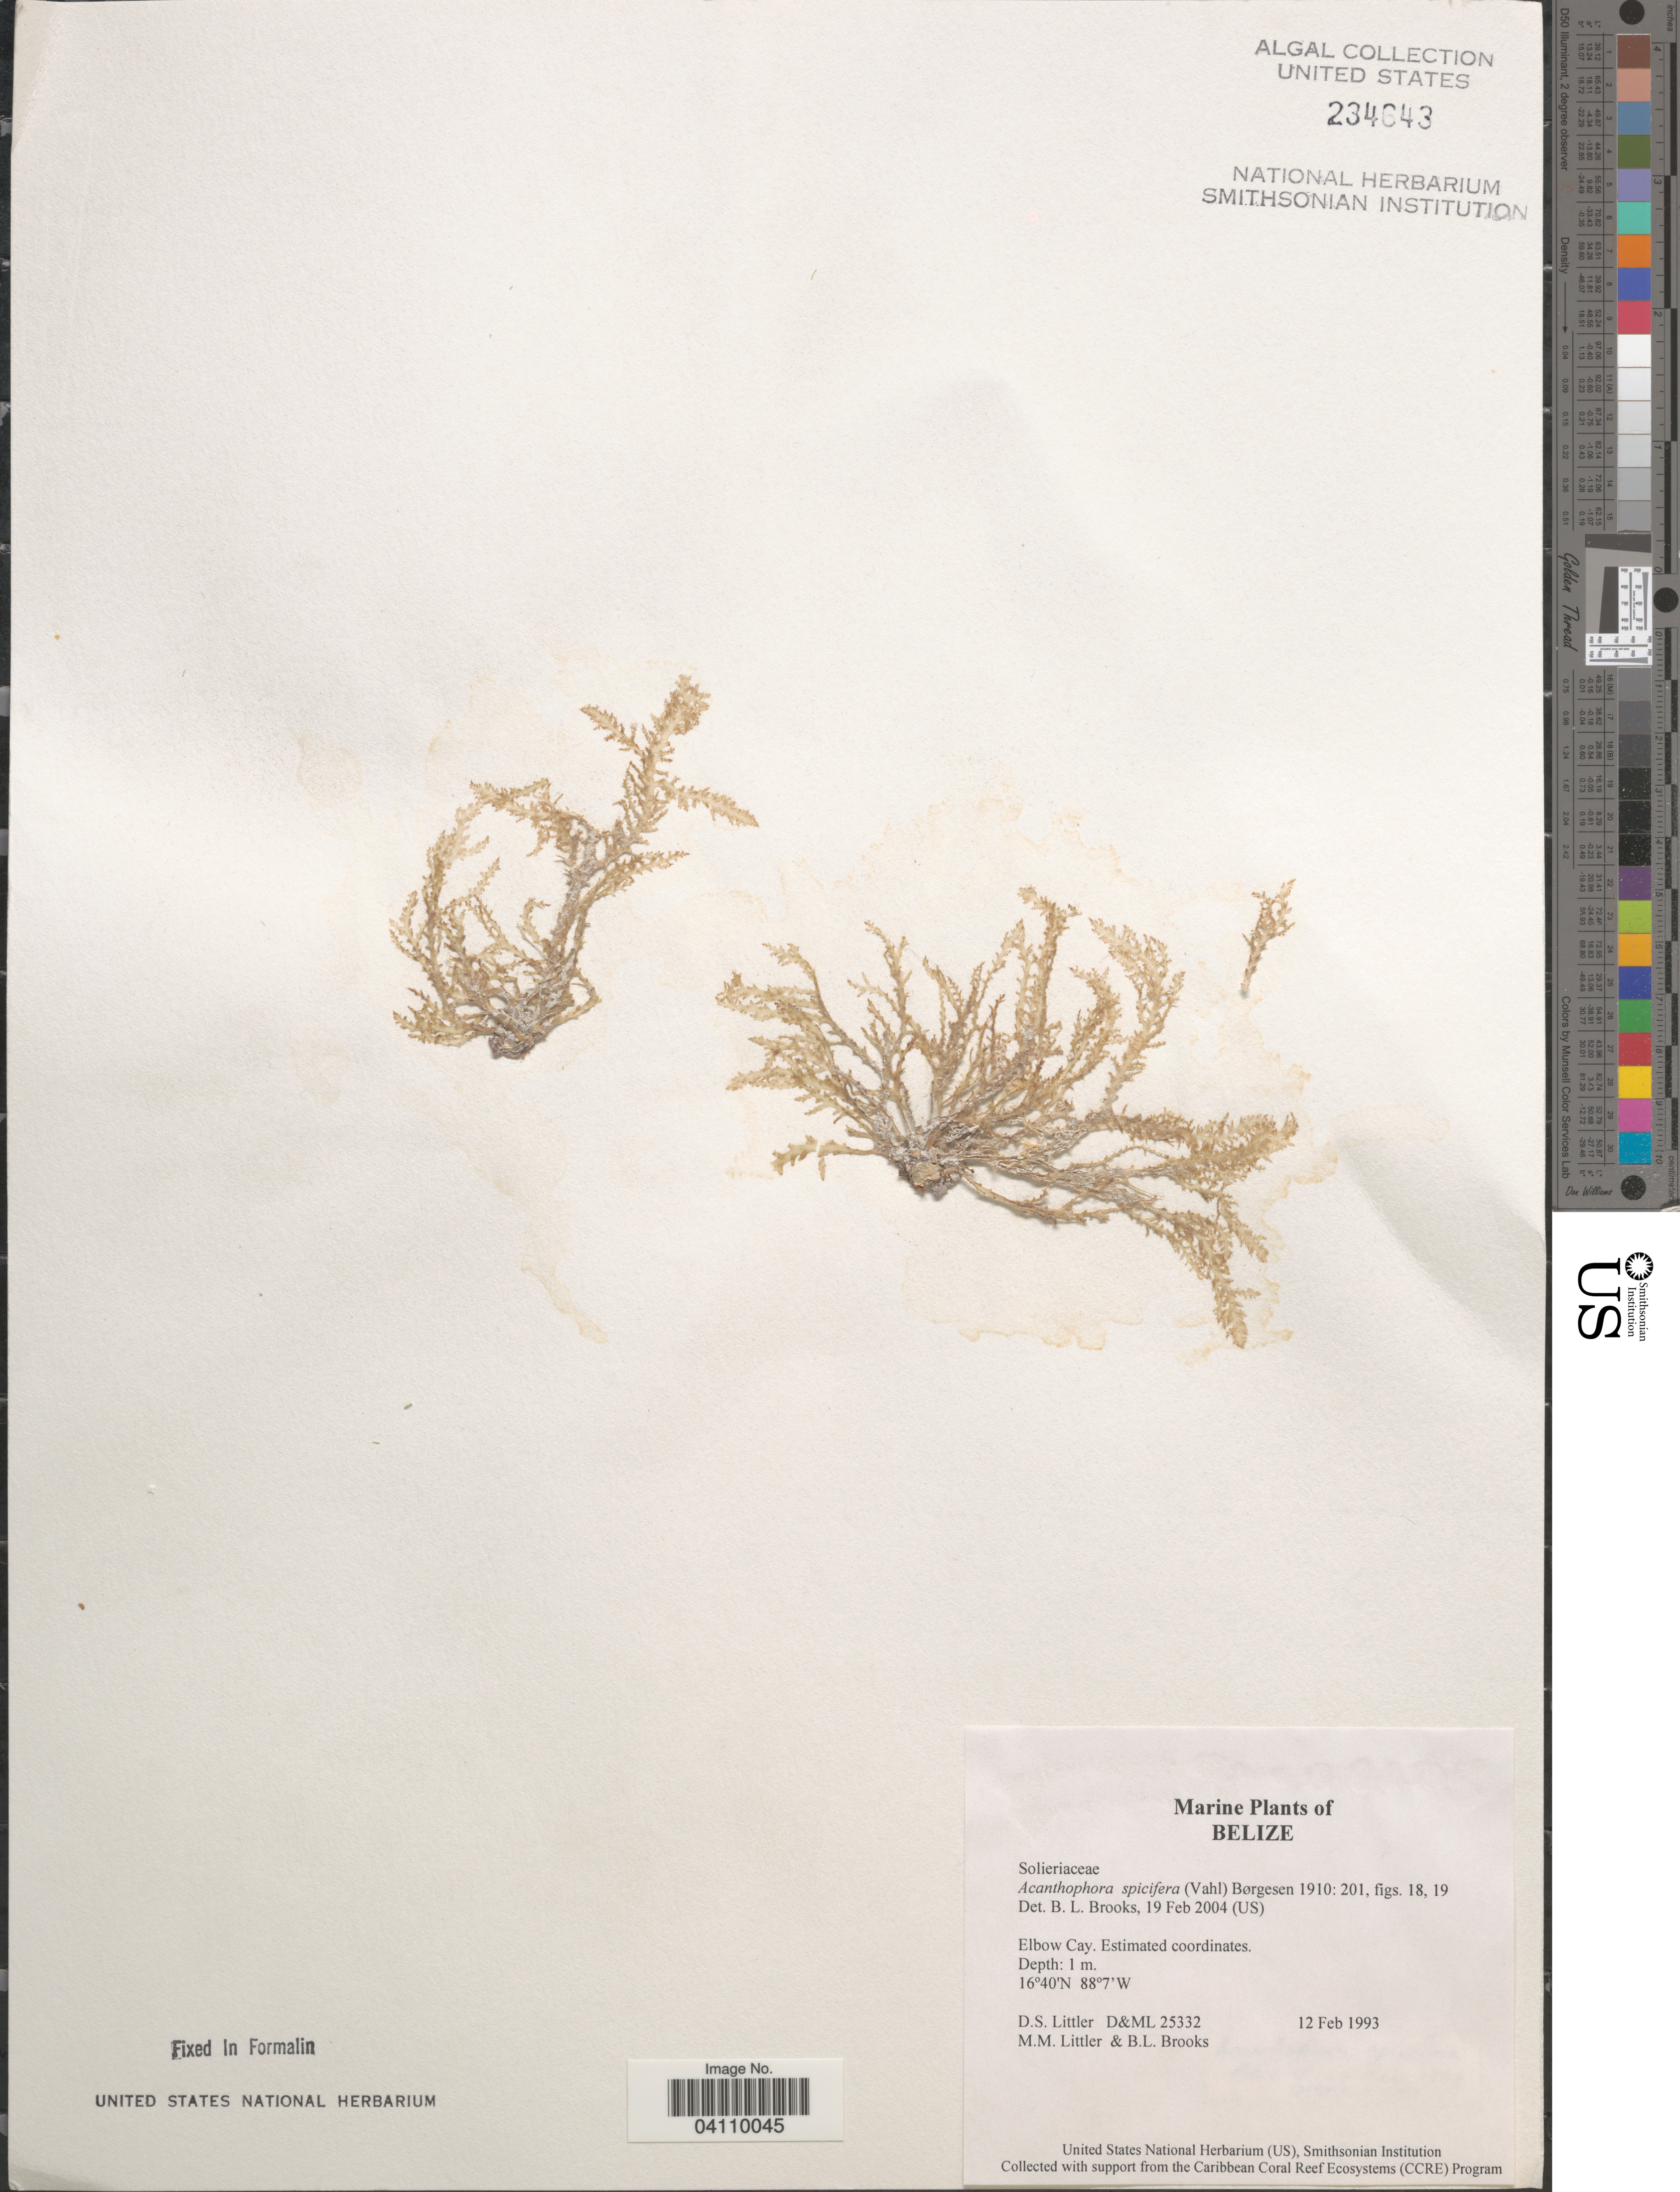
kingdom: Plantae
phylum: Rhodophyta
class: Florideophyceae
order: Ceramiales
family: Rhodomelaceae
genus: Acanthophora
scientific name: Acanthophora spicifera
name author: (Vahl) Børgesen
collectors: D. S. Littler & B. Brooks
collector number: D&ML 25332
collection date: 1993-02-12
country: Belize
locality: Elbow Cay.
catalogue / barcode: US 234643